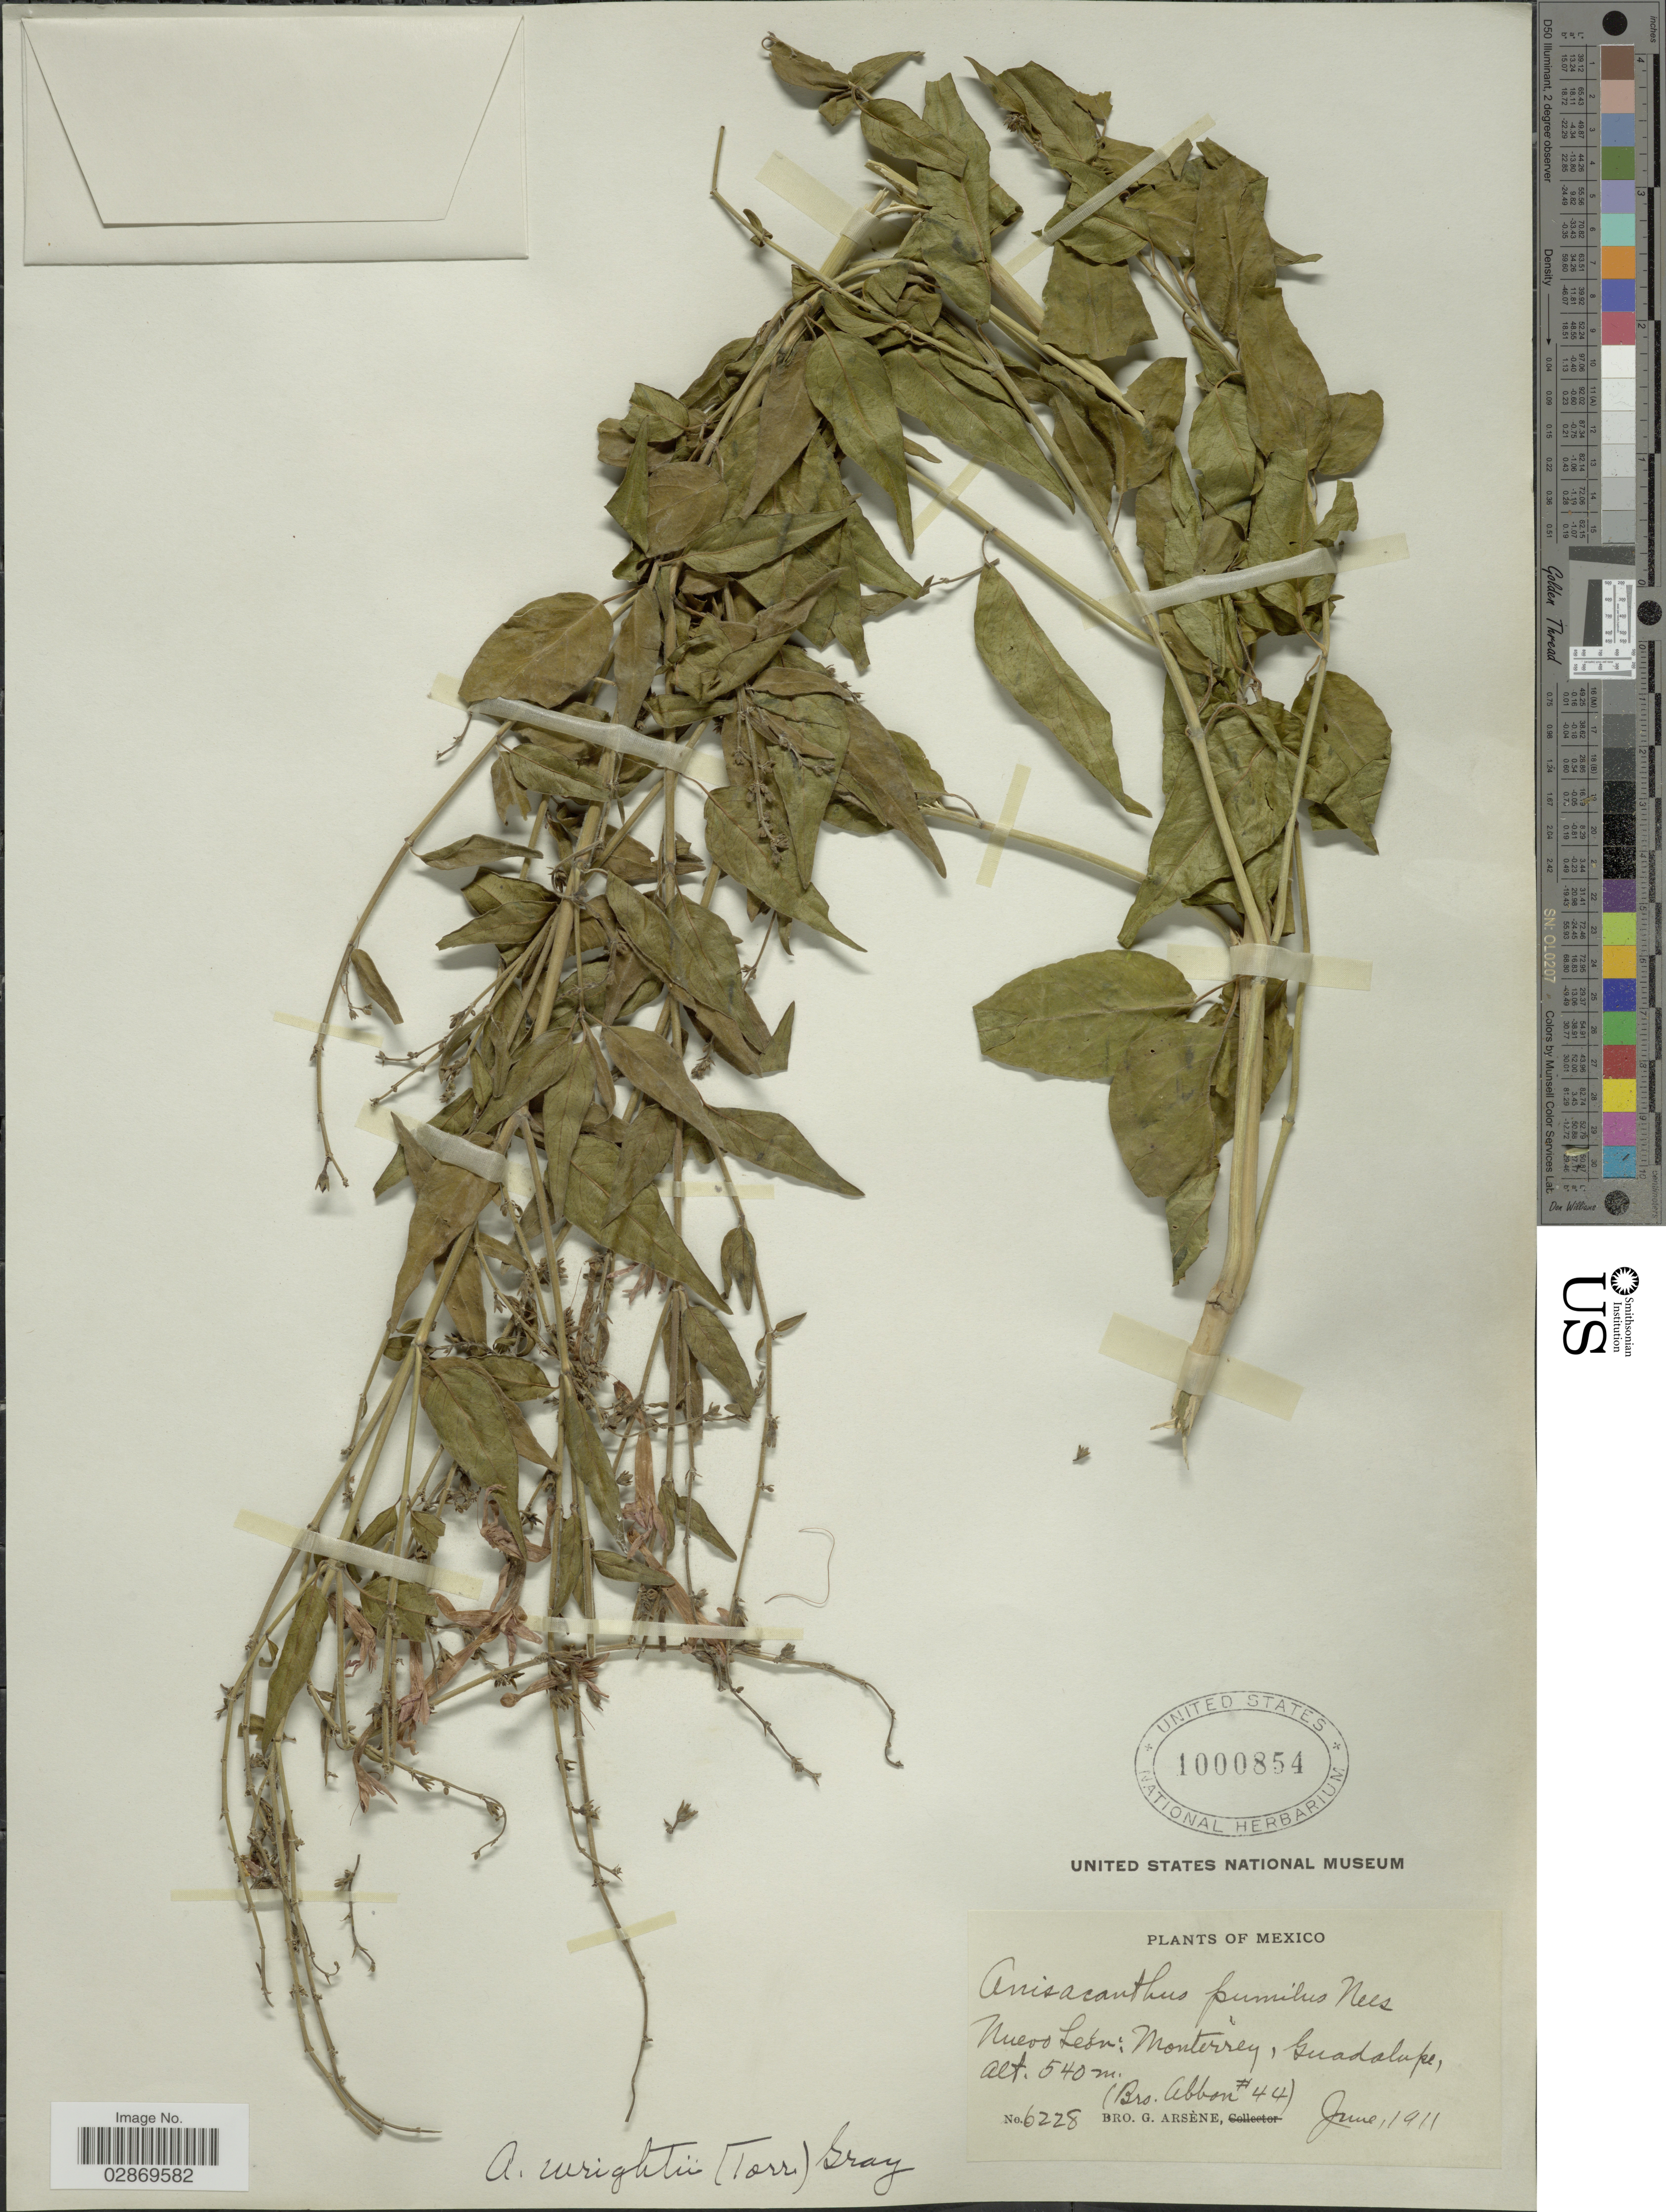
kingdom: Plantae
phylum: Tracheophyta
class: Magnoliopsida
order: Lamiales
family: Acanthaceae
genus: Anisacanthus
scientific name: Anisacanthus wrightii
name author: (Torr.) A. Gray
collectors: Bro. Abbon & Bro. G. Arsène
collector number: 6228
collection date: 1911-06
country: Mexico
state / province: Nuevo León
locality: Monterrey, Guadalupe.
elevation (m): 540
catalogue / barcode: US 1000854